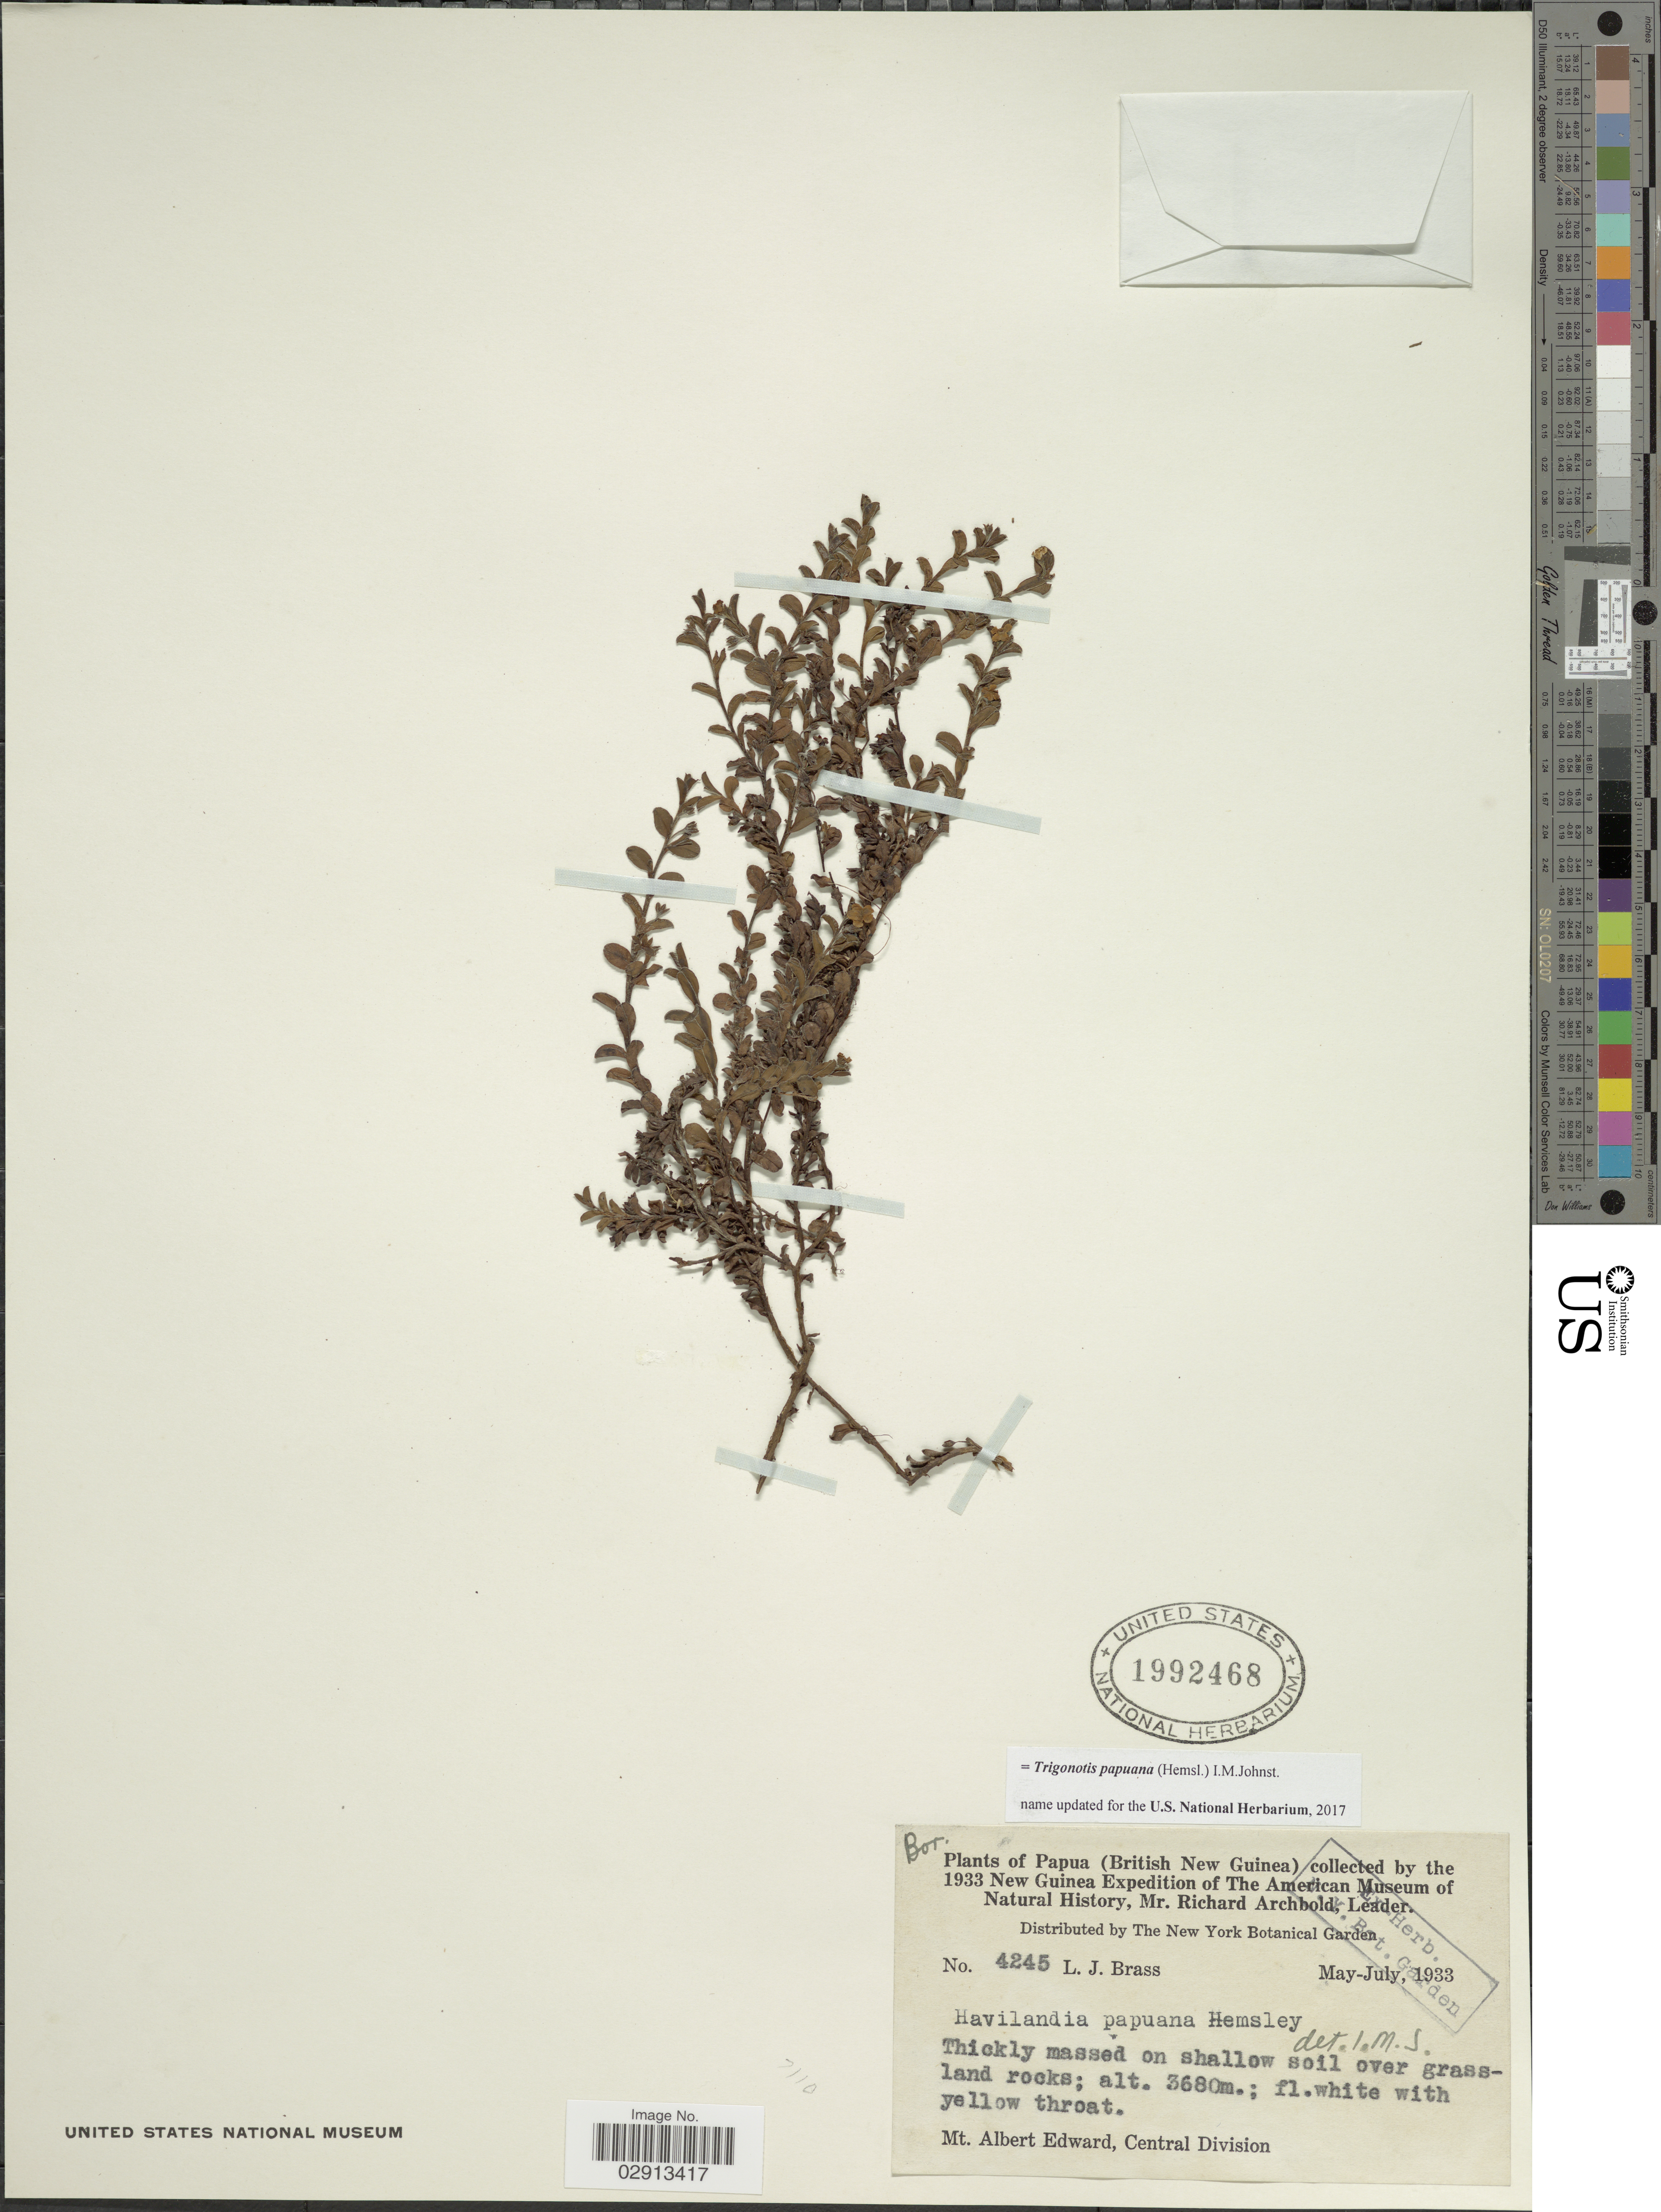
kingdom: Plantae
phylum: Tracheophyta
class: Magnoliopsida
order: Boraginales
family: Boraginaceae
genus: Trigonotis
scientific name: Trigonotis papuana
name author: (Hemsl.) I.M. Johnst.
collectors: L. J. Brass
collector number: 4245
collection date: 1933-05/1933-07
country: Papua New Guinea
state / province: Central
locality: Papua (British New Guinea). New Guinea. Mt. Albert Edward, Central Division.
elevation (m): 3680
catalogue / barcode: US 1992468